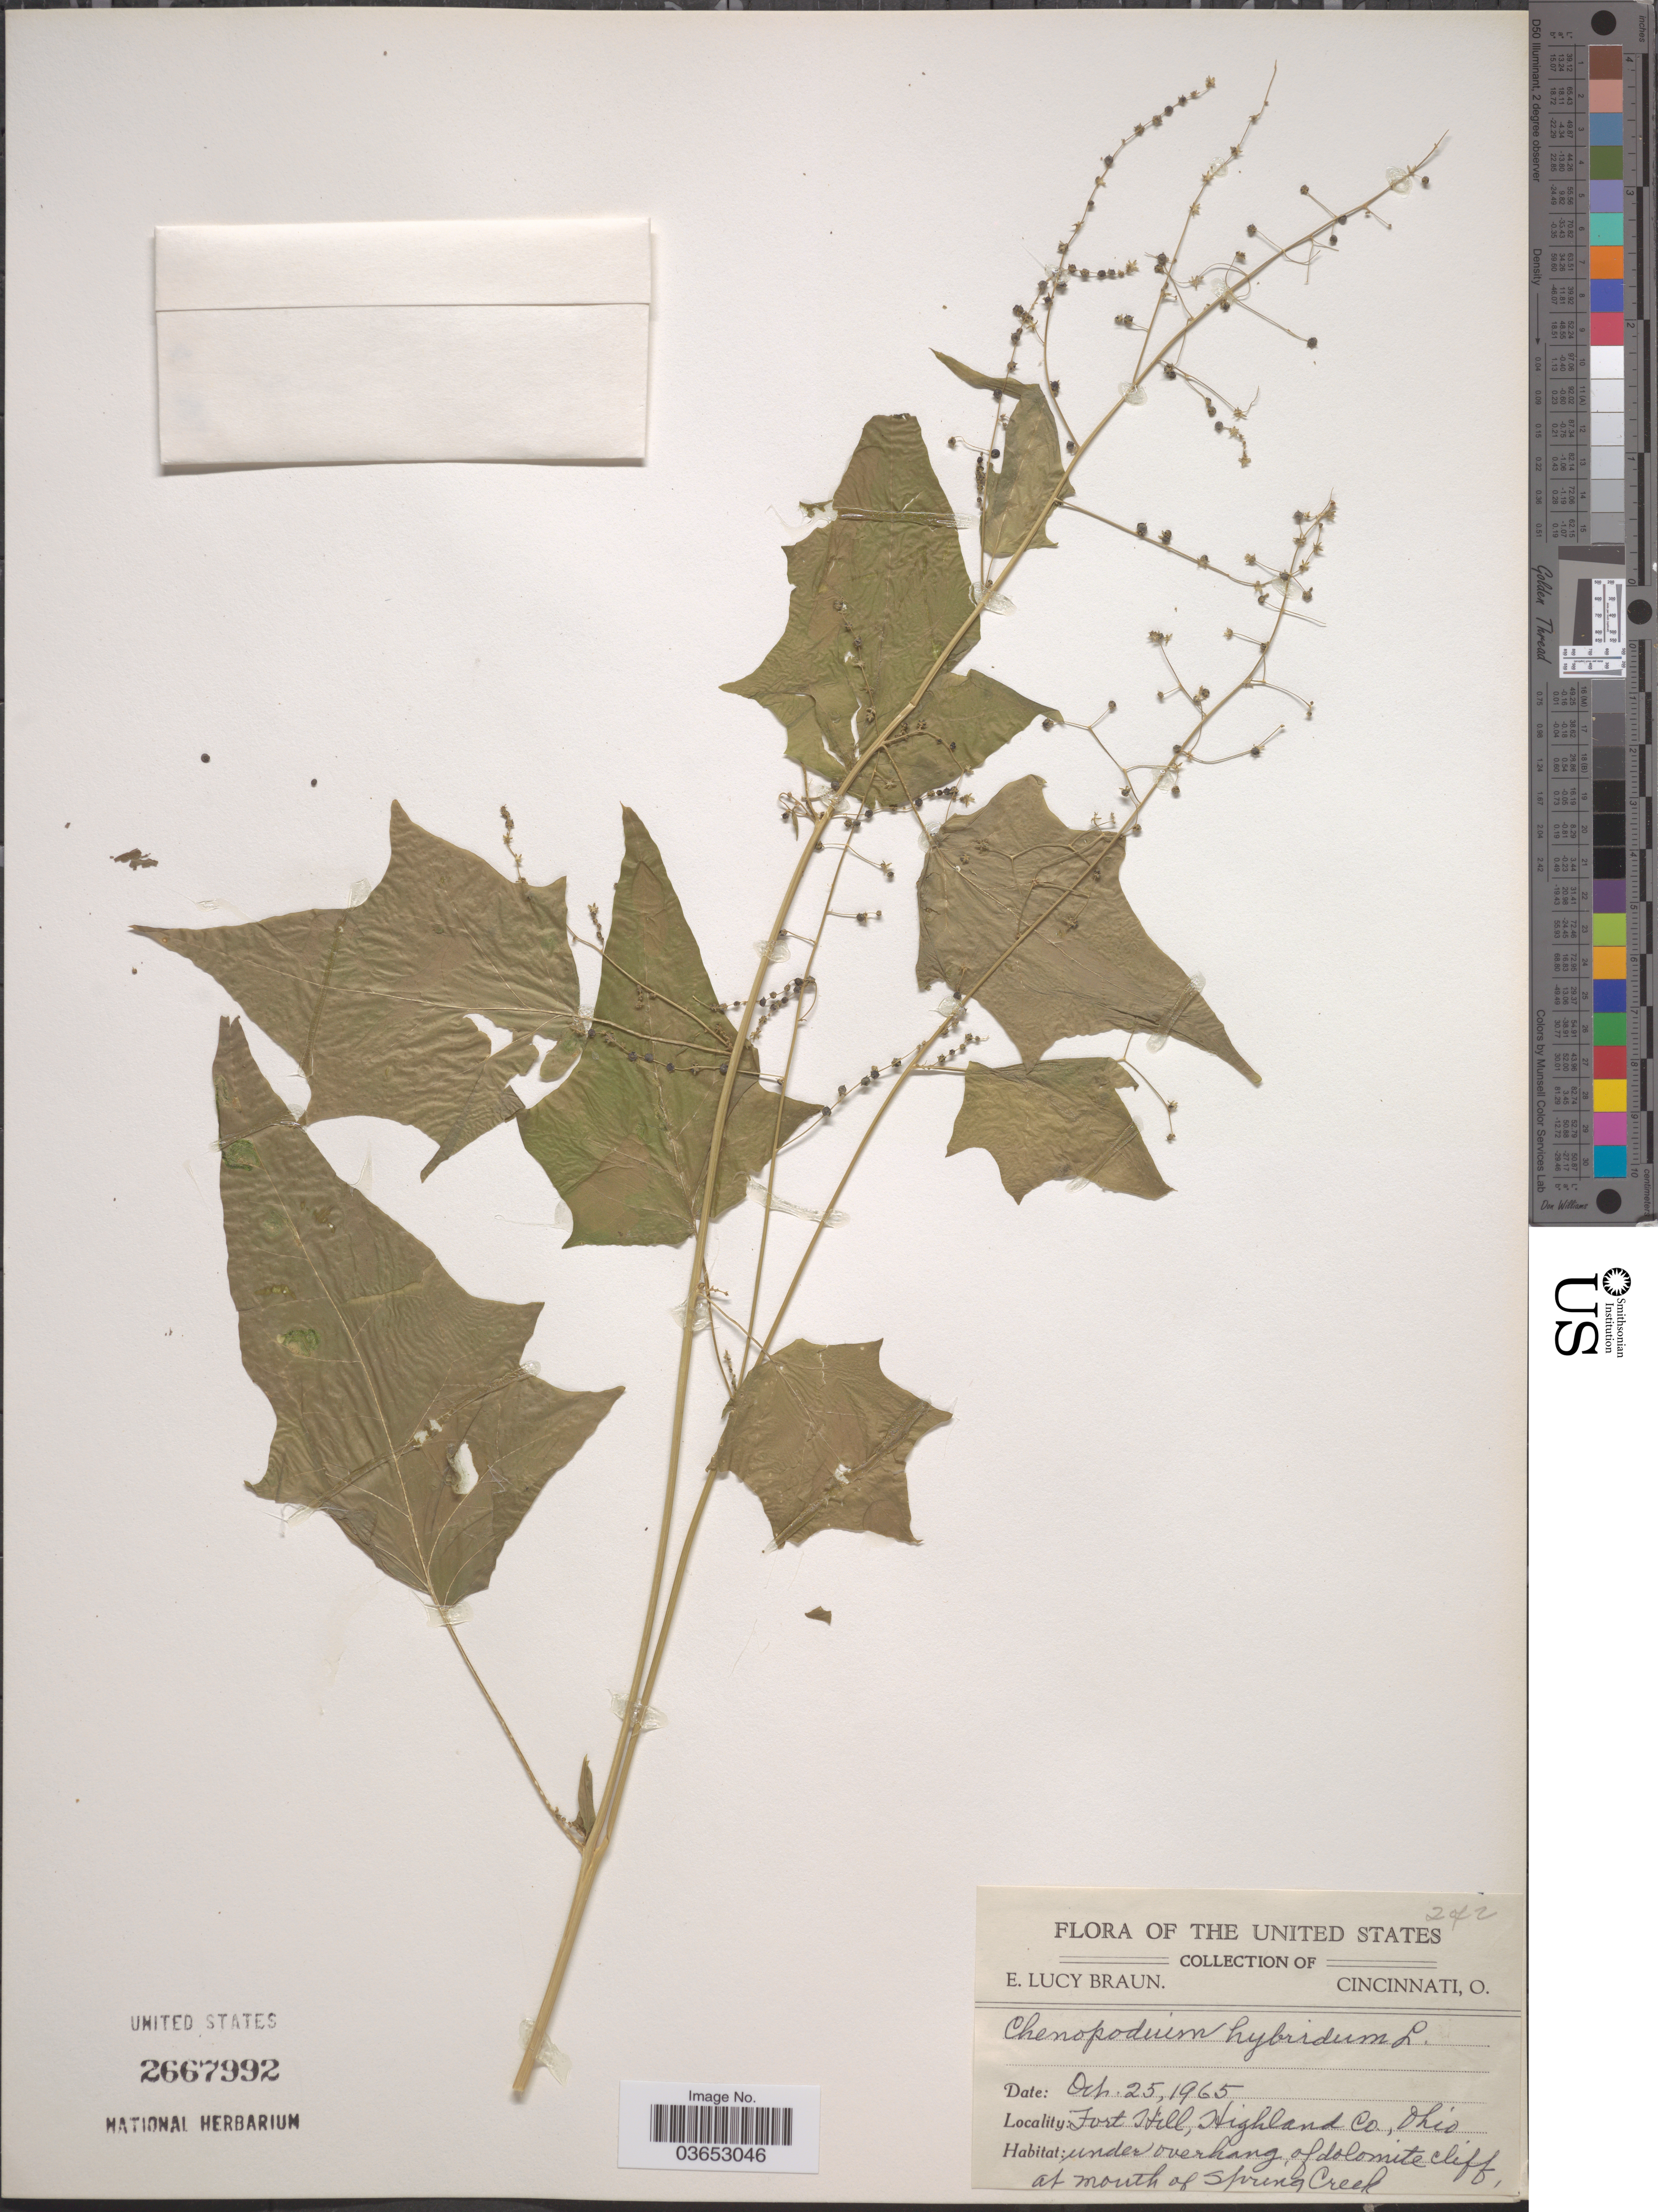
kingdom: Plantae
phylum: Tracheophyta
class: Magnoliopsida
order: Caryophyllales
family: Amaranthaceae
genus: Chenopodium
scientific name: Chenopodium gigantospermum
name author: Aellen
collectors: E. L. Braun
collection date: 1965-10-25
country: United States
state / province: Ohio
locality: Fort Hill, Highland Co. Under overhang of dolomite cliff, at mouth of Spring Creek.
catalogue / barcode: US 2667992